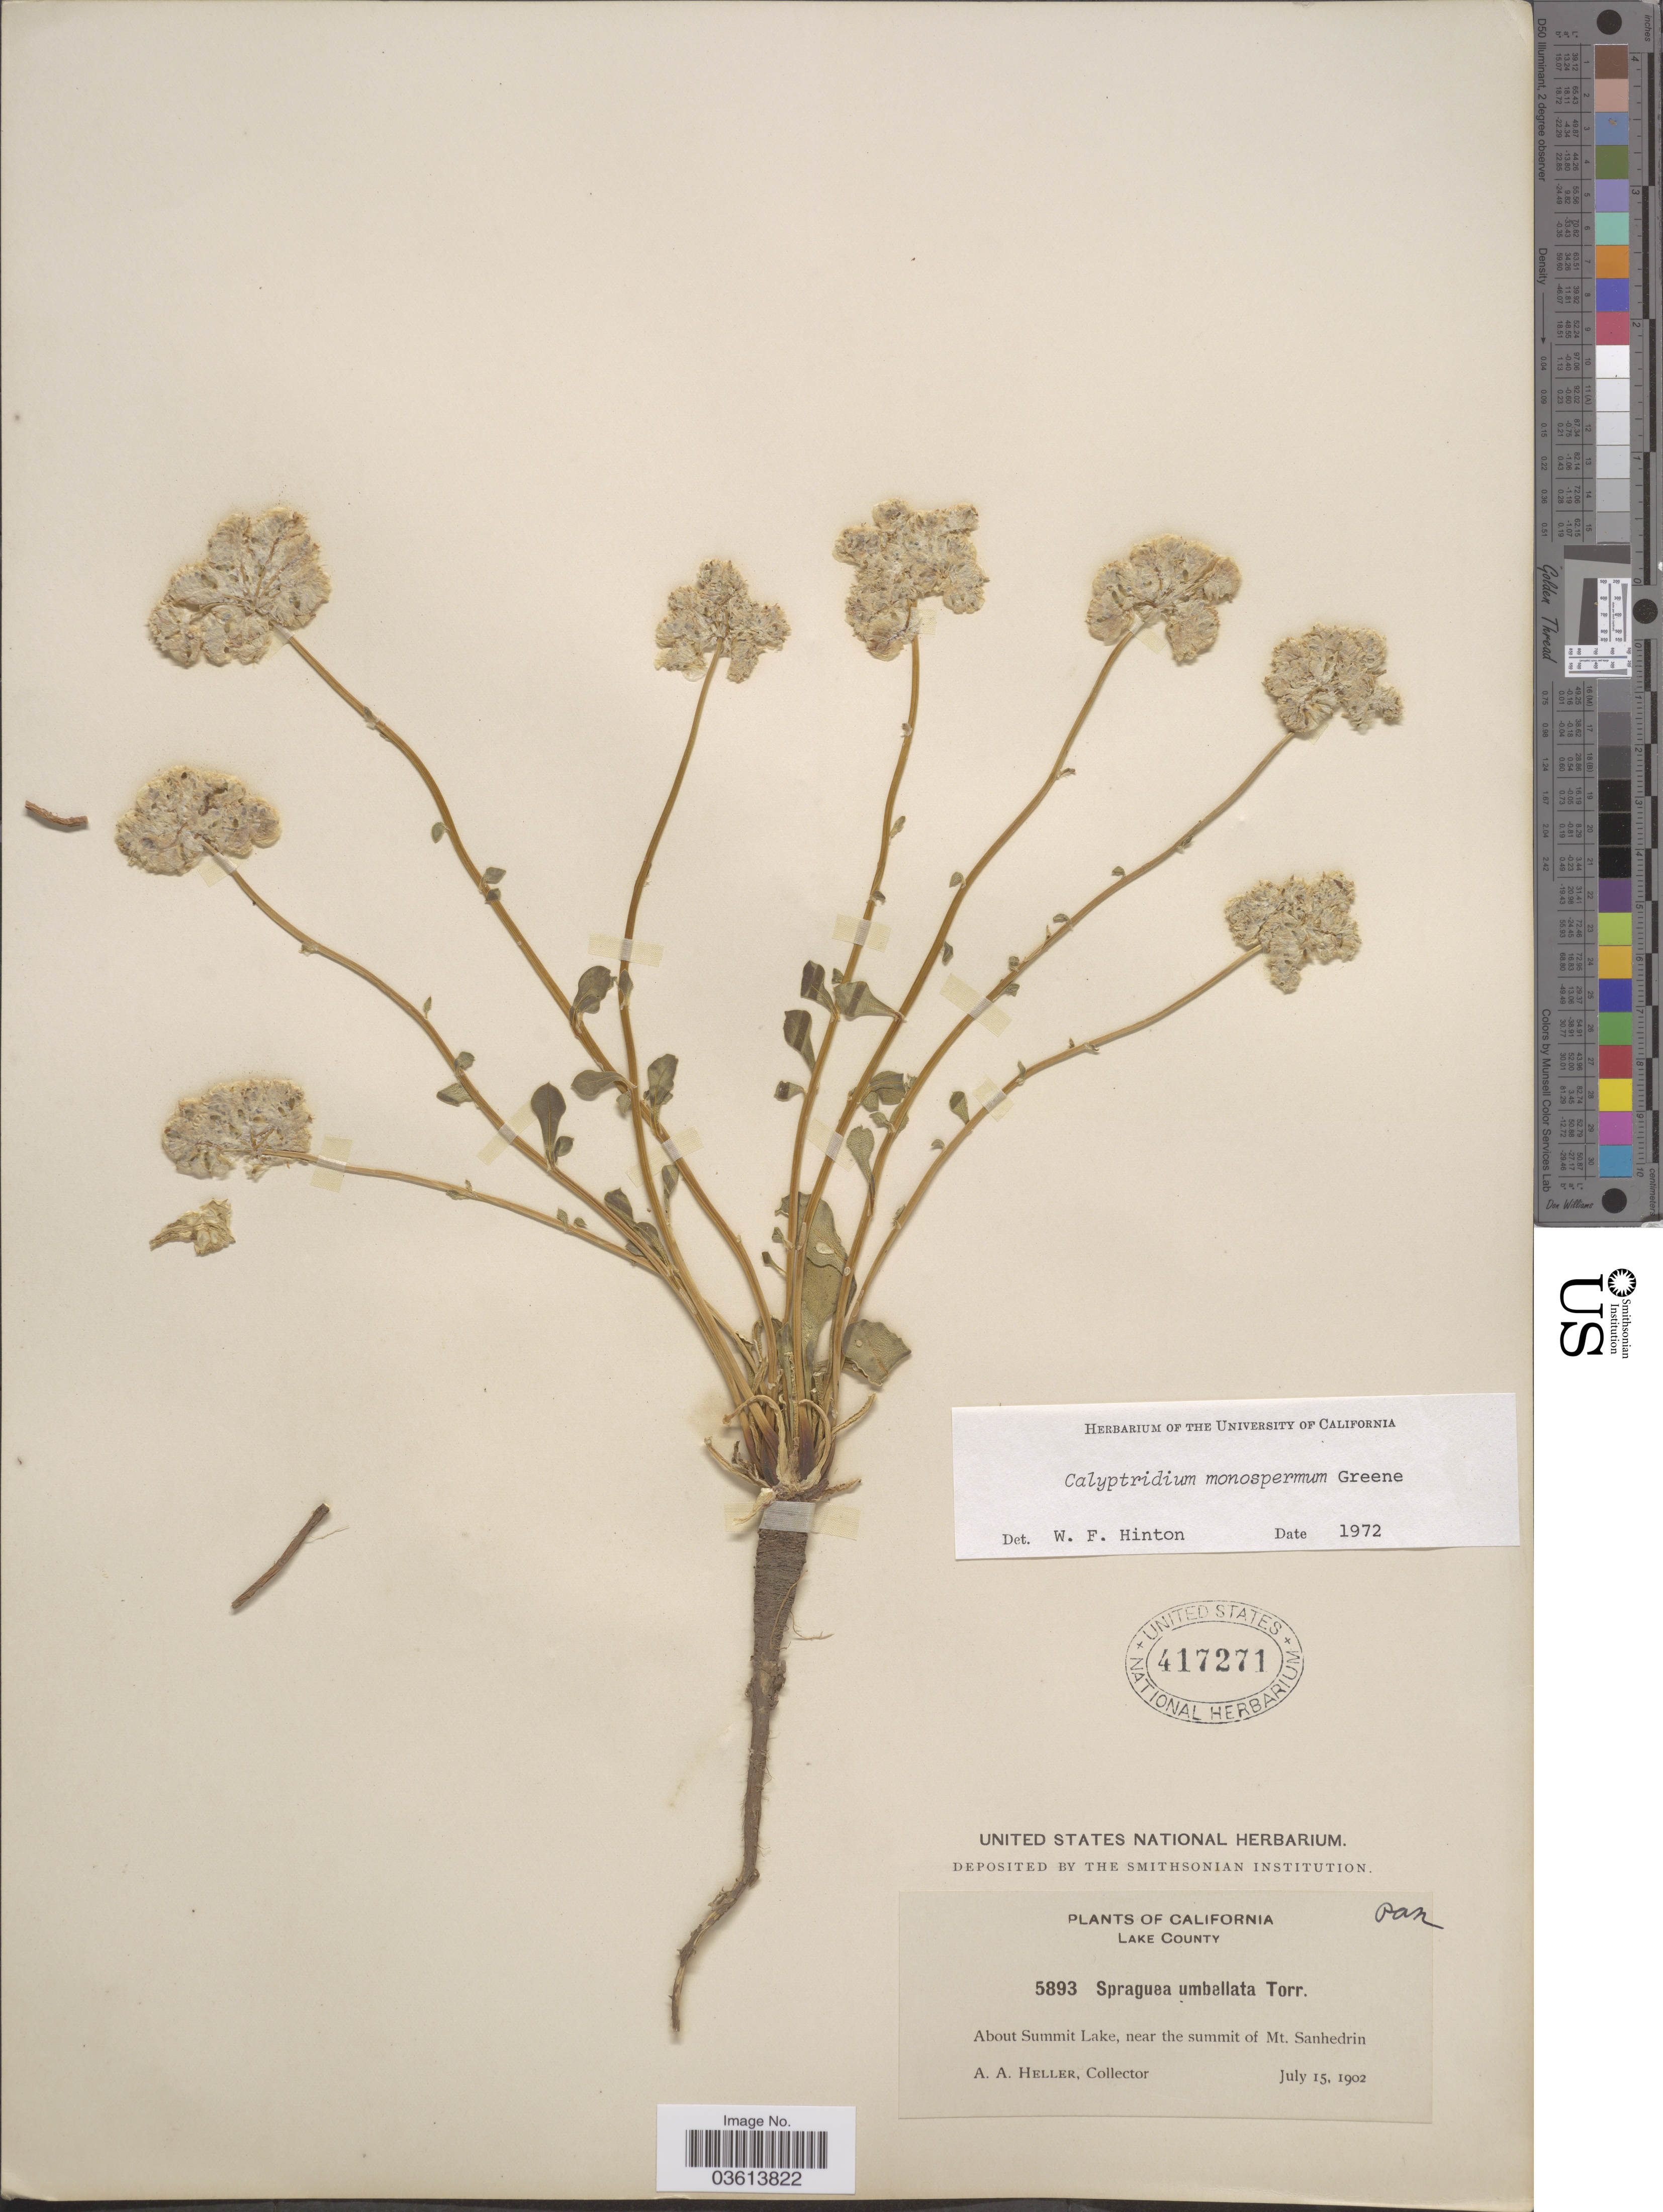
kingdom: Plantae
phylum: Tracheophyta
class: Magnoliopsida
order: Caryophyllales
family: Montiaceae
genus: Calyptridium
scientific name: Calyptridium monospermum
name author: Greene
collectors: A. A. Heller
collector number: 5893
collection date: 1902-07-15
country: United States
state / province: California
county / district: Lake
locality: Lake County. About Summit Lake, near the summit of Mt. Sanhedrin.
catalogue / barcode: US 417271